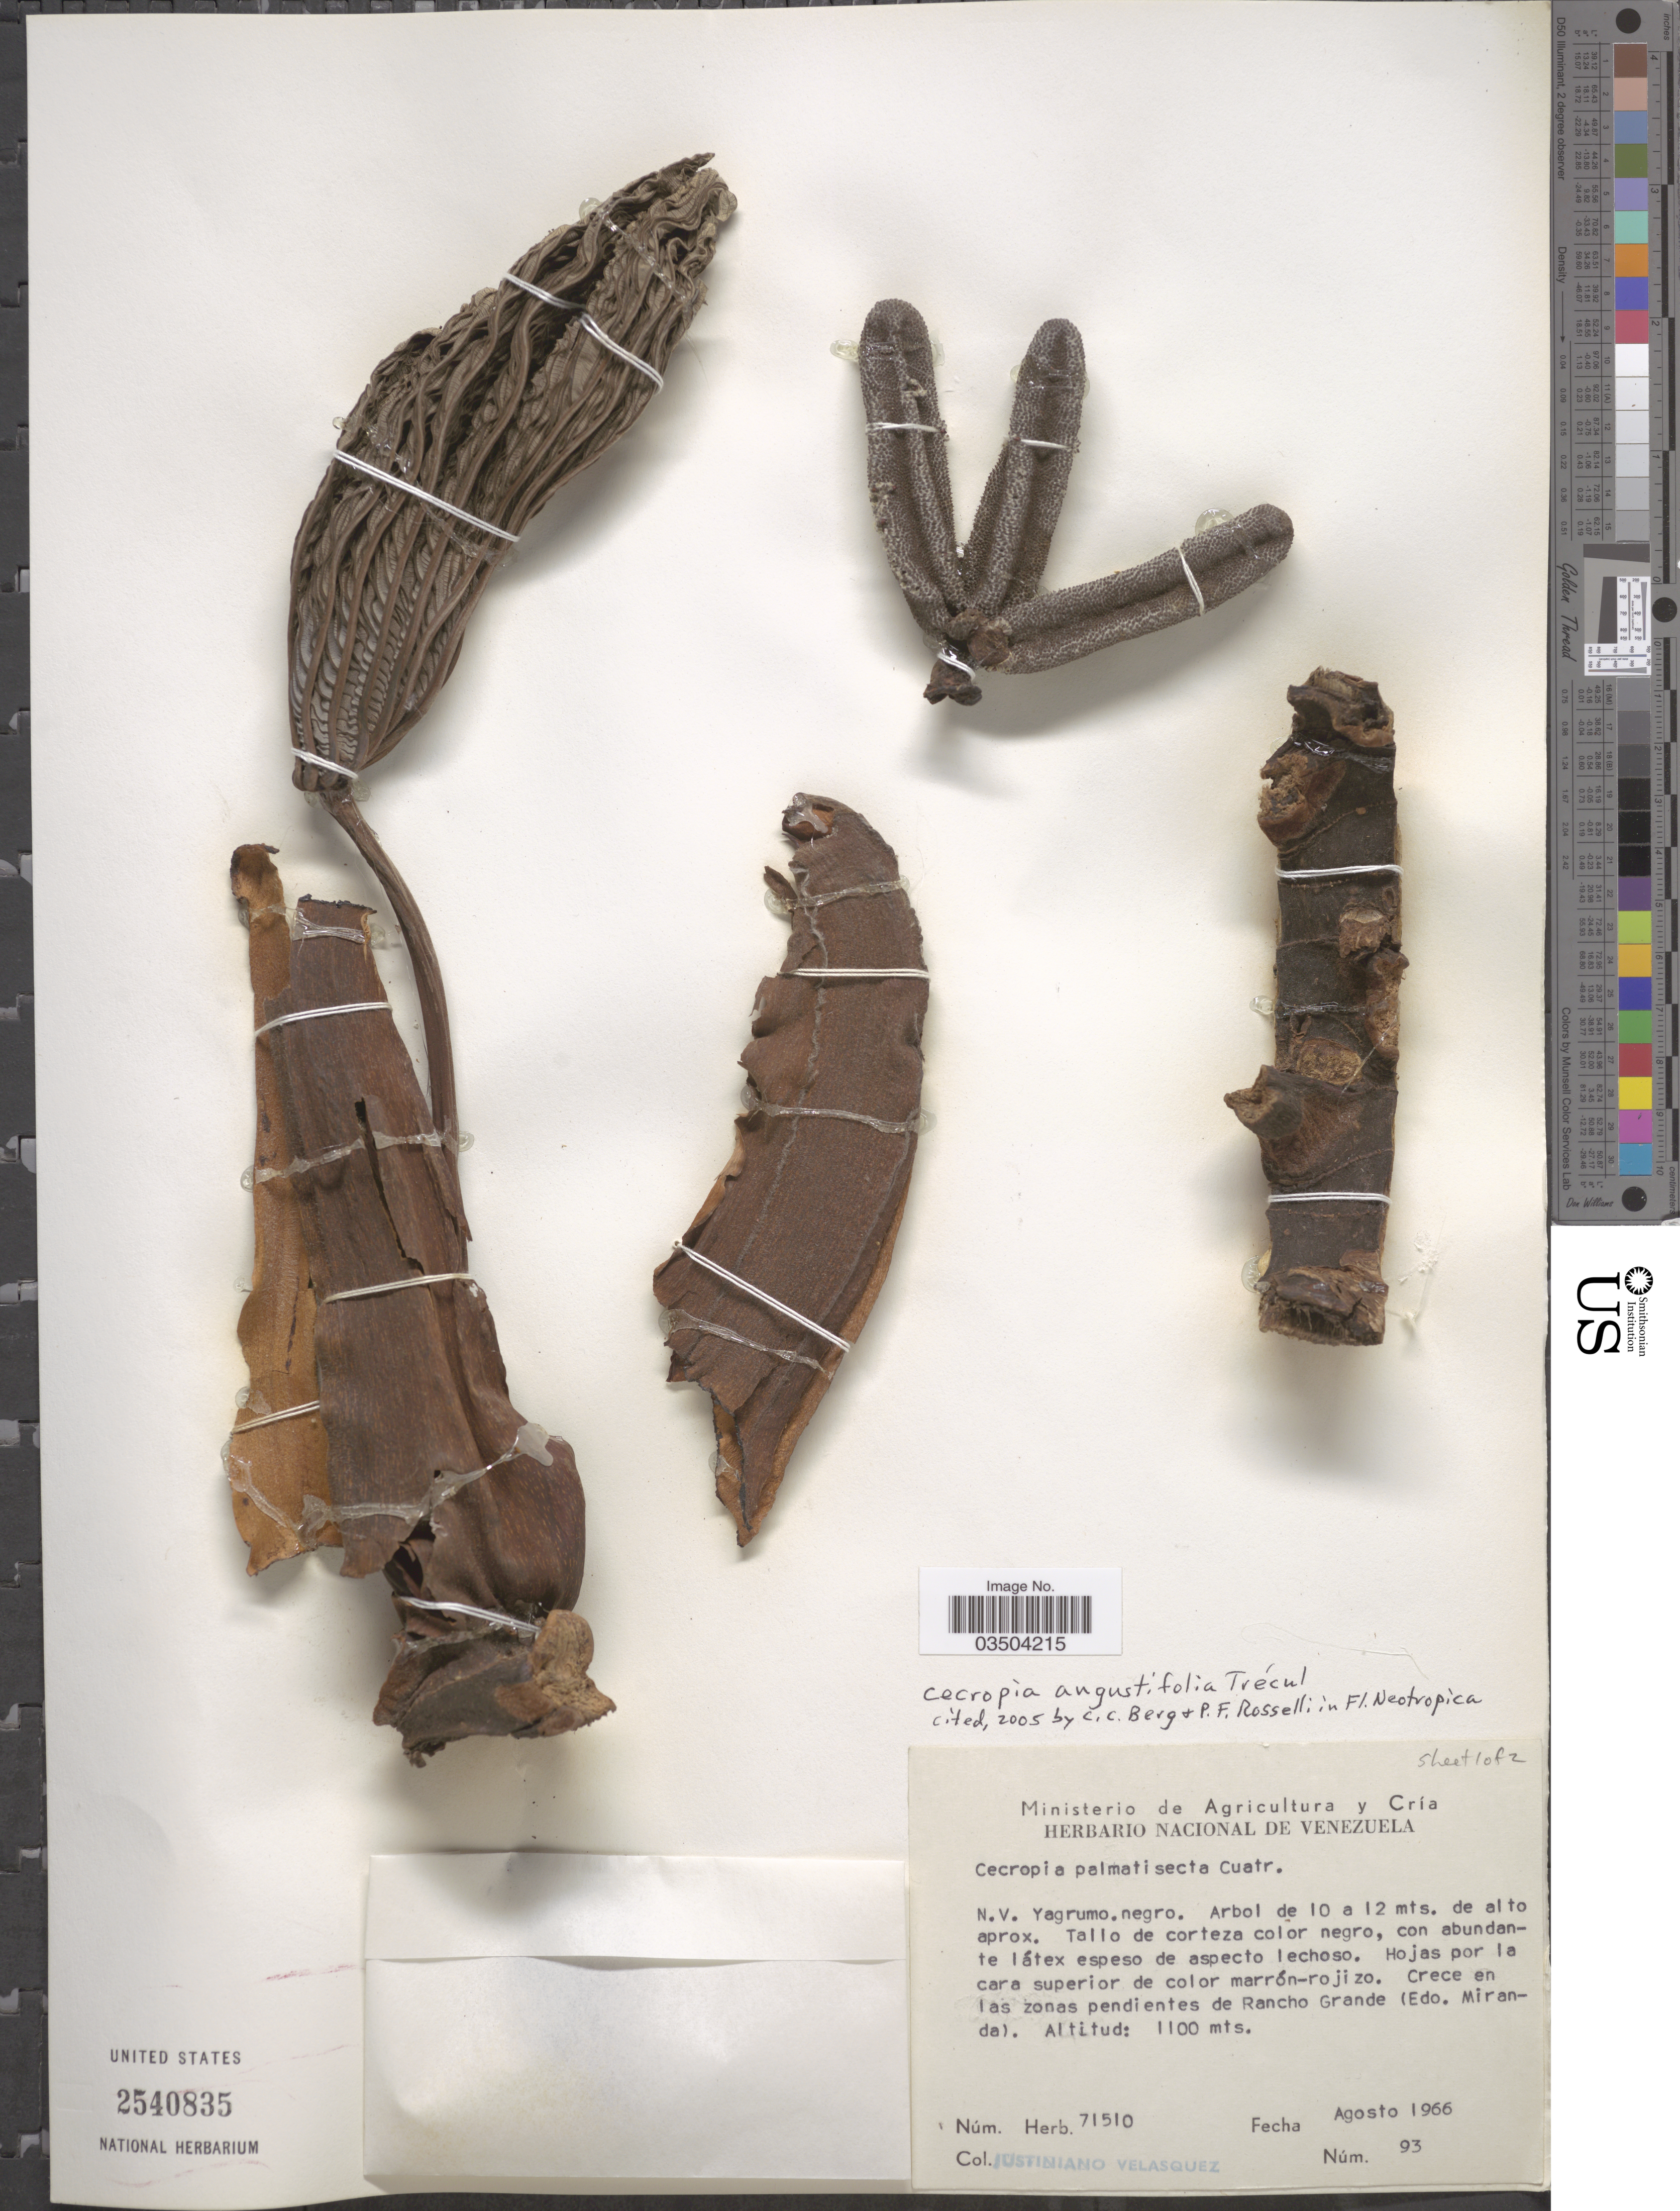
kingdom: Plantae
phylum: Tracheophyta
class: Magnoliopsida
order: Rosales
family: Urticaceae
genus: Cecropia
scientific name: Cecropia angustifolia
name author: Trécul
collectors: J. Velasquez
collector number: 93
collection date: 1966-08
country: Venezuela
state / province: Miranda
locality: Crece en las zonas pendientes de Rancho Grande (Edo. Miranda).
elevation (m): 1100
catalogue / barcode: US 2540835